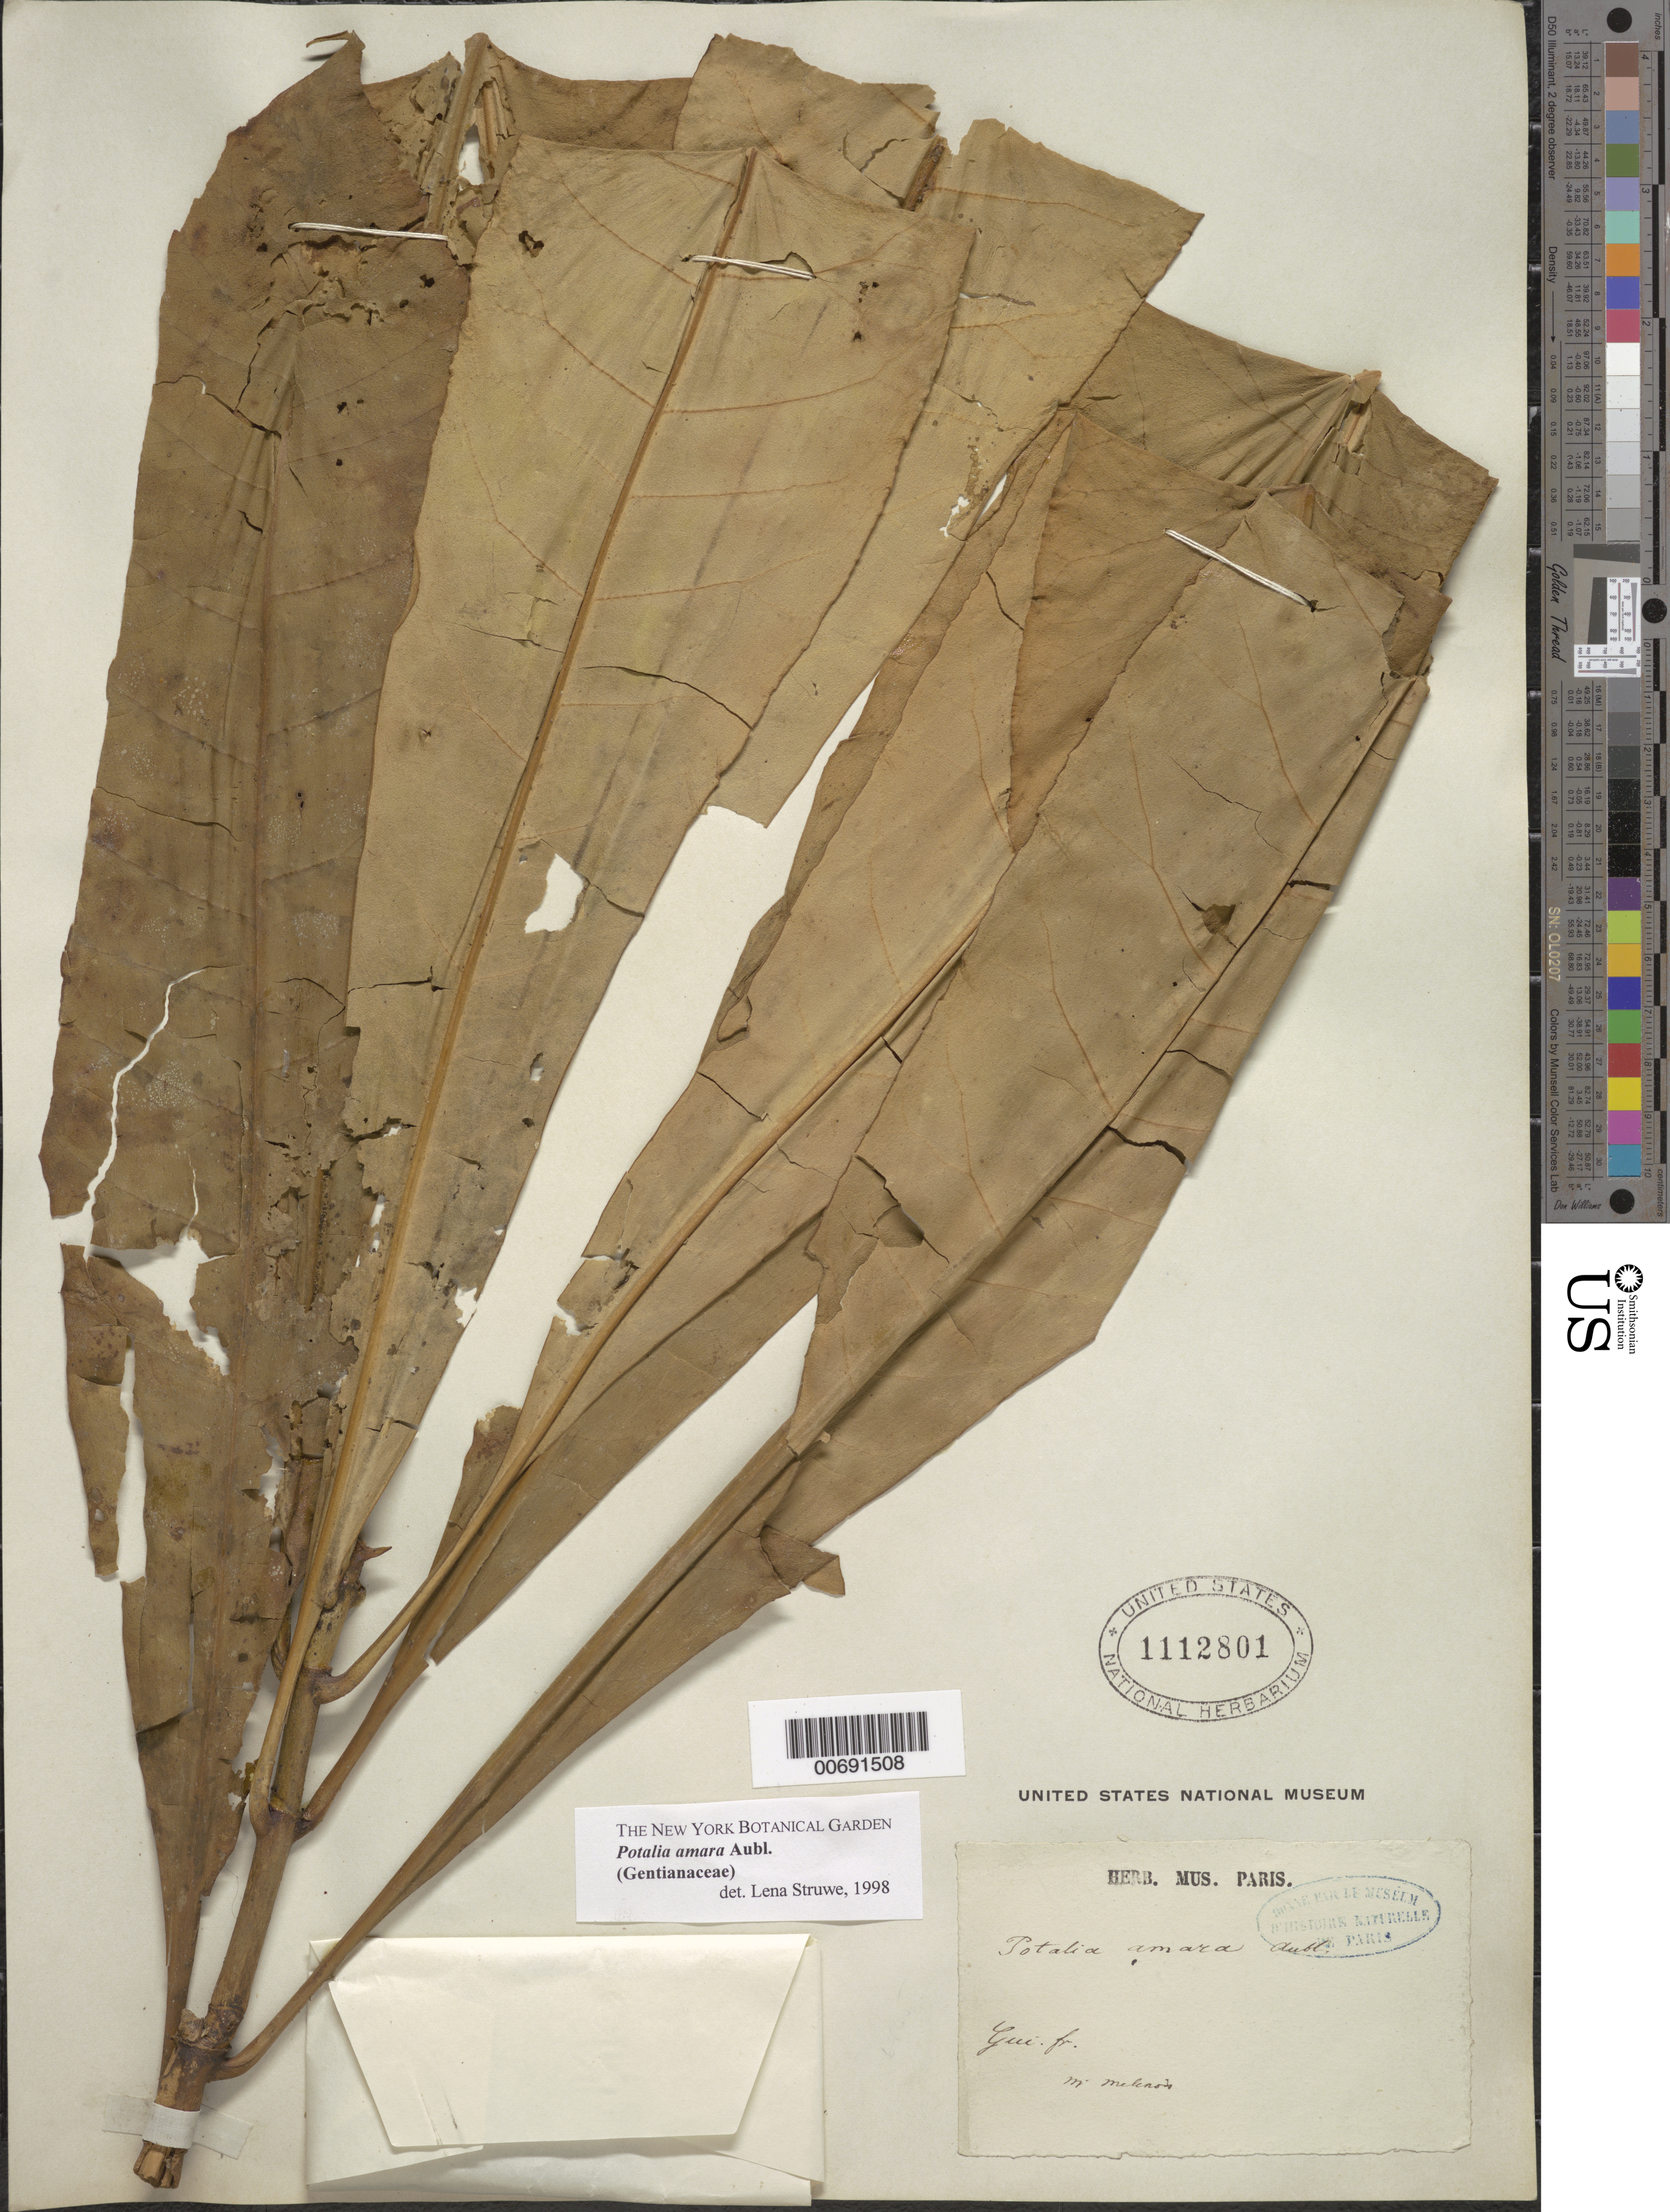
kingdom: Plantae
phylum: Tracheophyta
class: Magnoliopsida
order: Gentianales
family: Gentianaceae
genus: Potalia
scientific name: Potalia amara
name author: Aubl.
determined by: Struwe, L.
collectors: E. Mélinon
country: French Guiana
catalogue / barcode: US 1112801